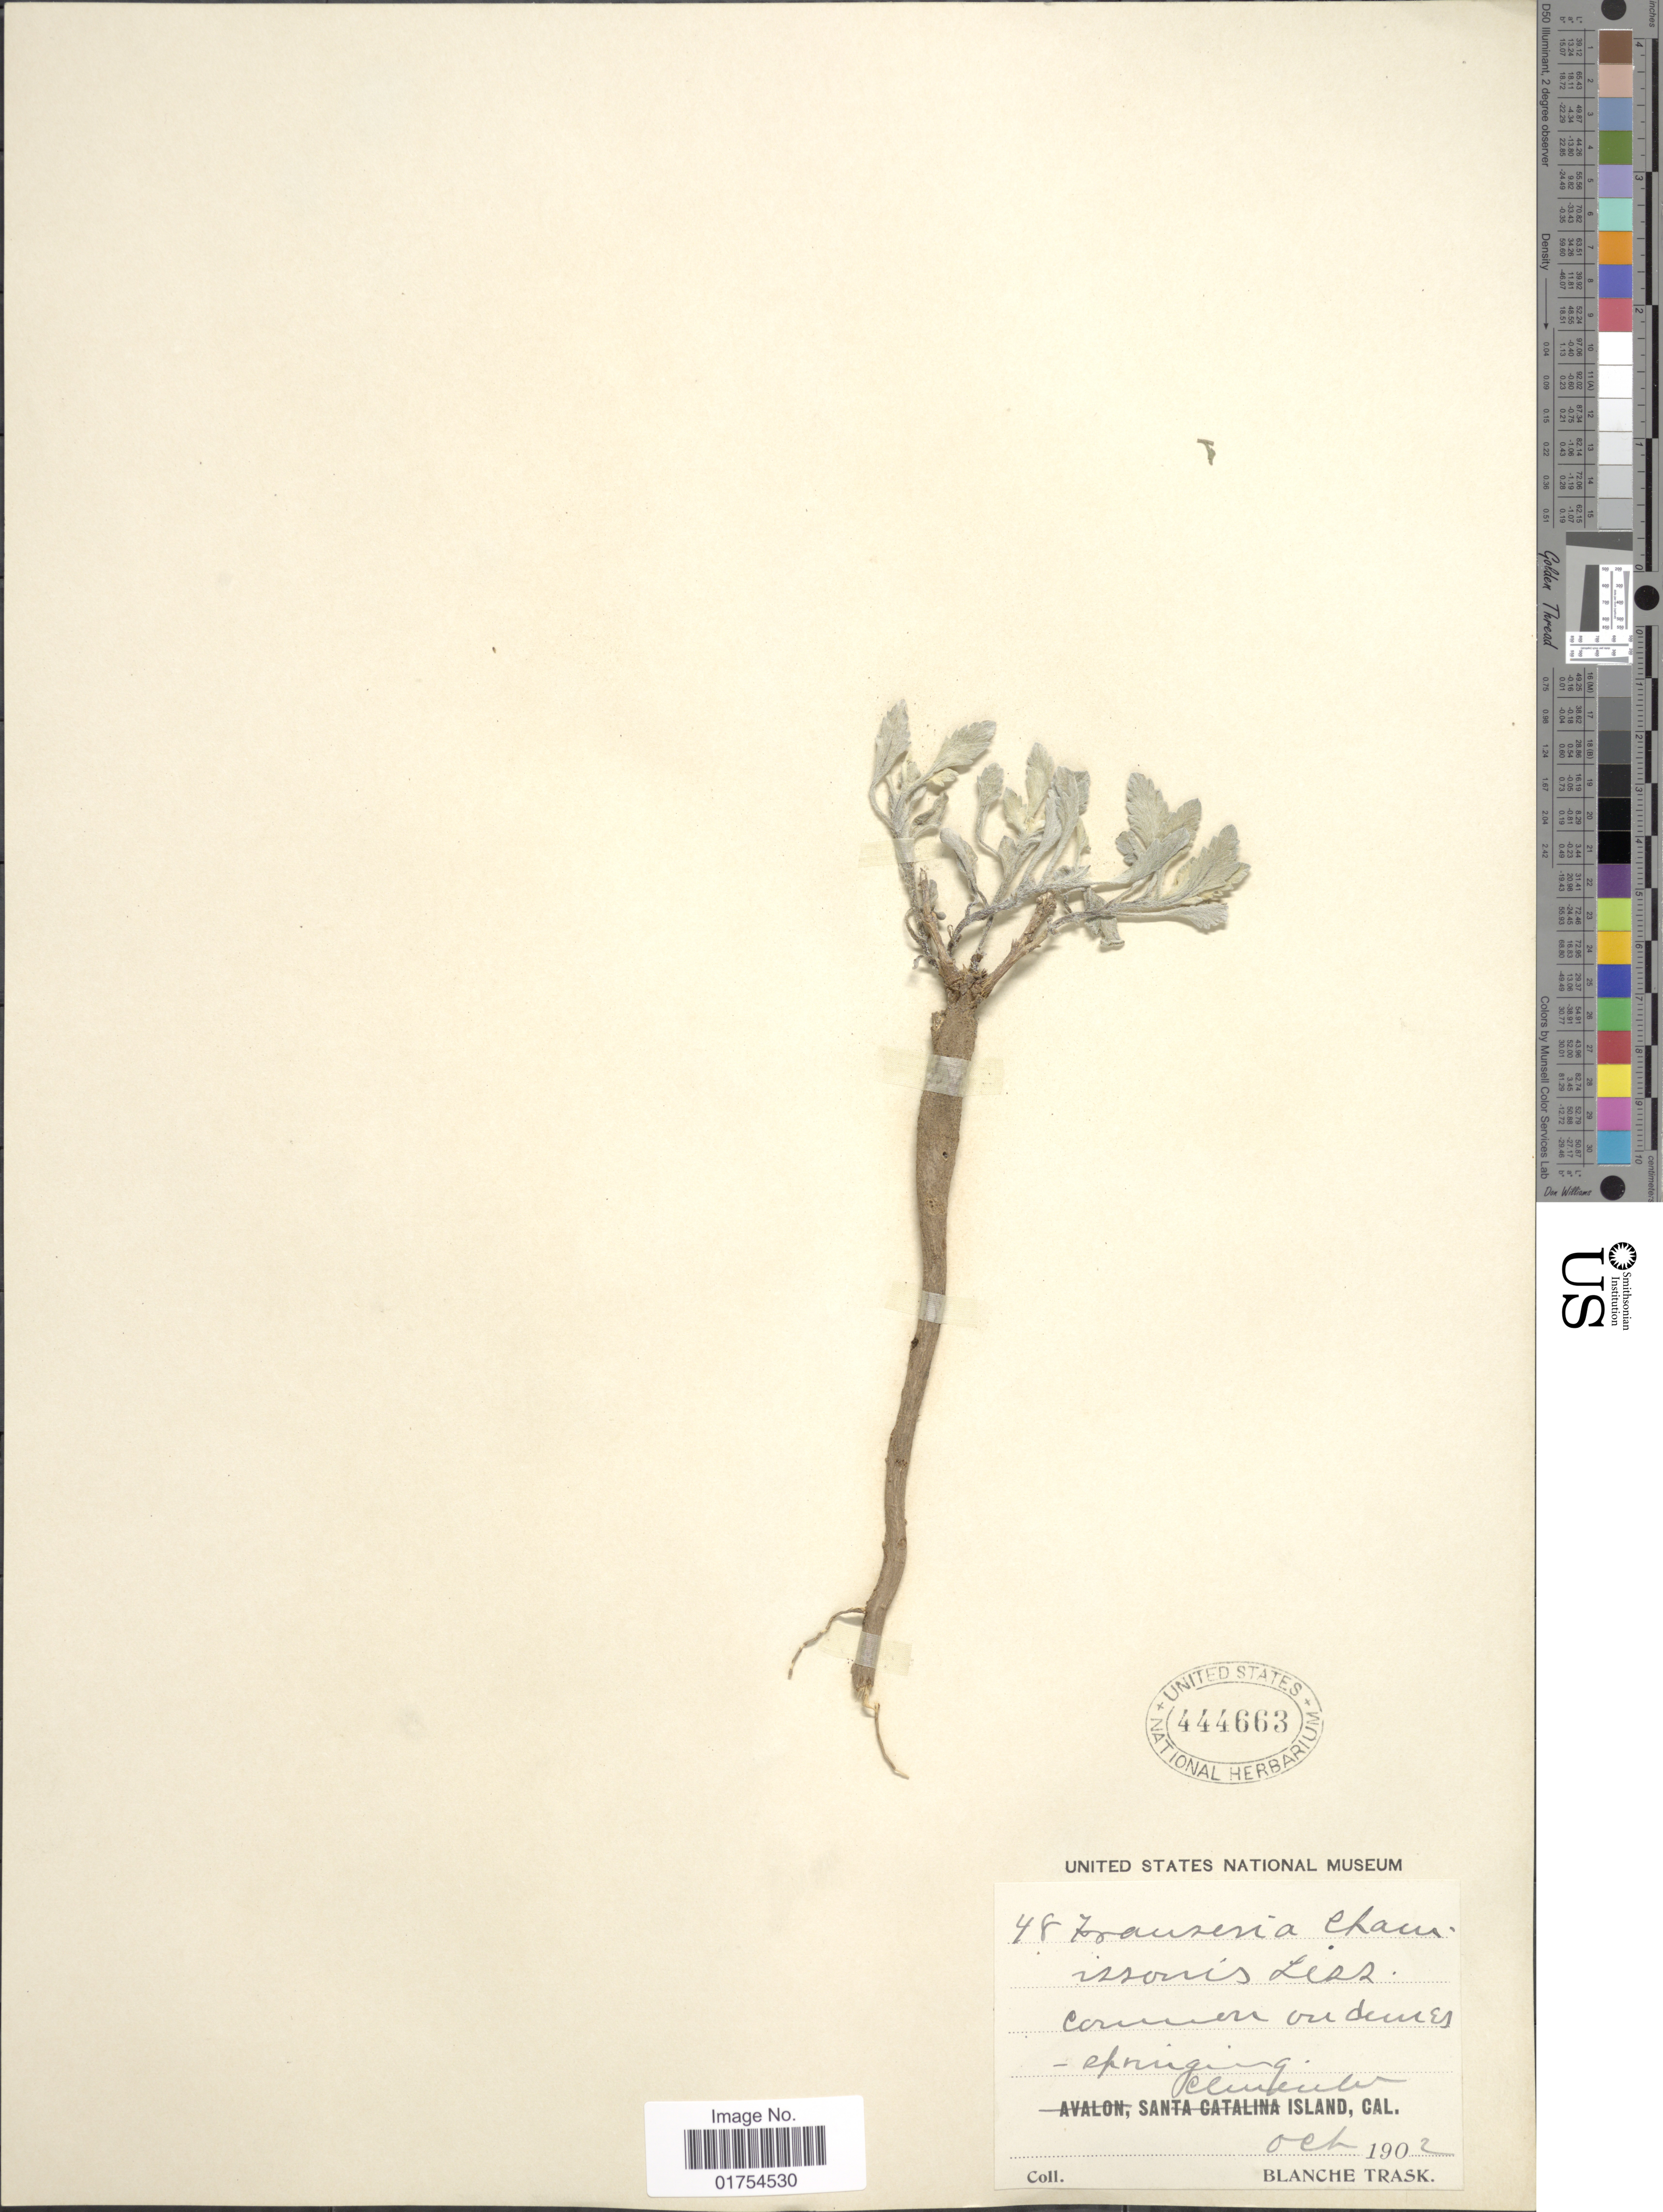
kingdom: Plantae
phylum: Tracheophyta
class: Magnoliopsida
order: Asterales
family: Asteraceae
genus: Franseria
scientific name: Franseria chamissonis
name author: Less.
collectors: B. Trask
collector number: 48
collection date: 1902-10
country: United States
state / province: California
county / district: Los Angeles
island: San Clemente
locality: San Clemente Island, Cal.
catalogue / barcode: US 444663